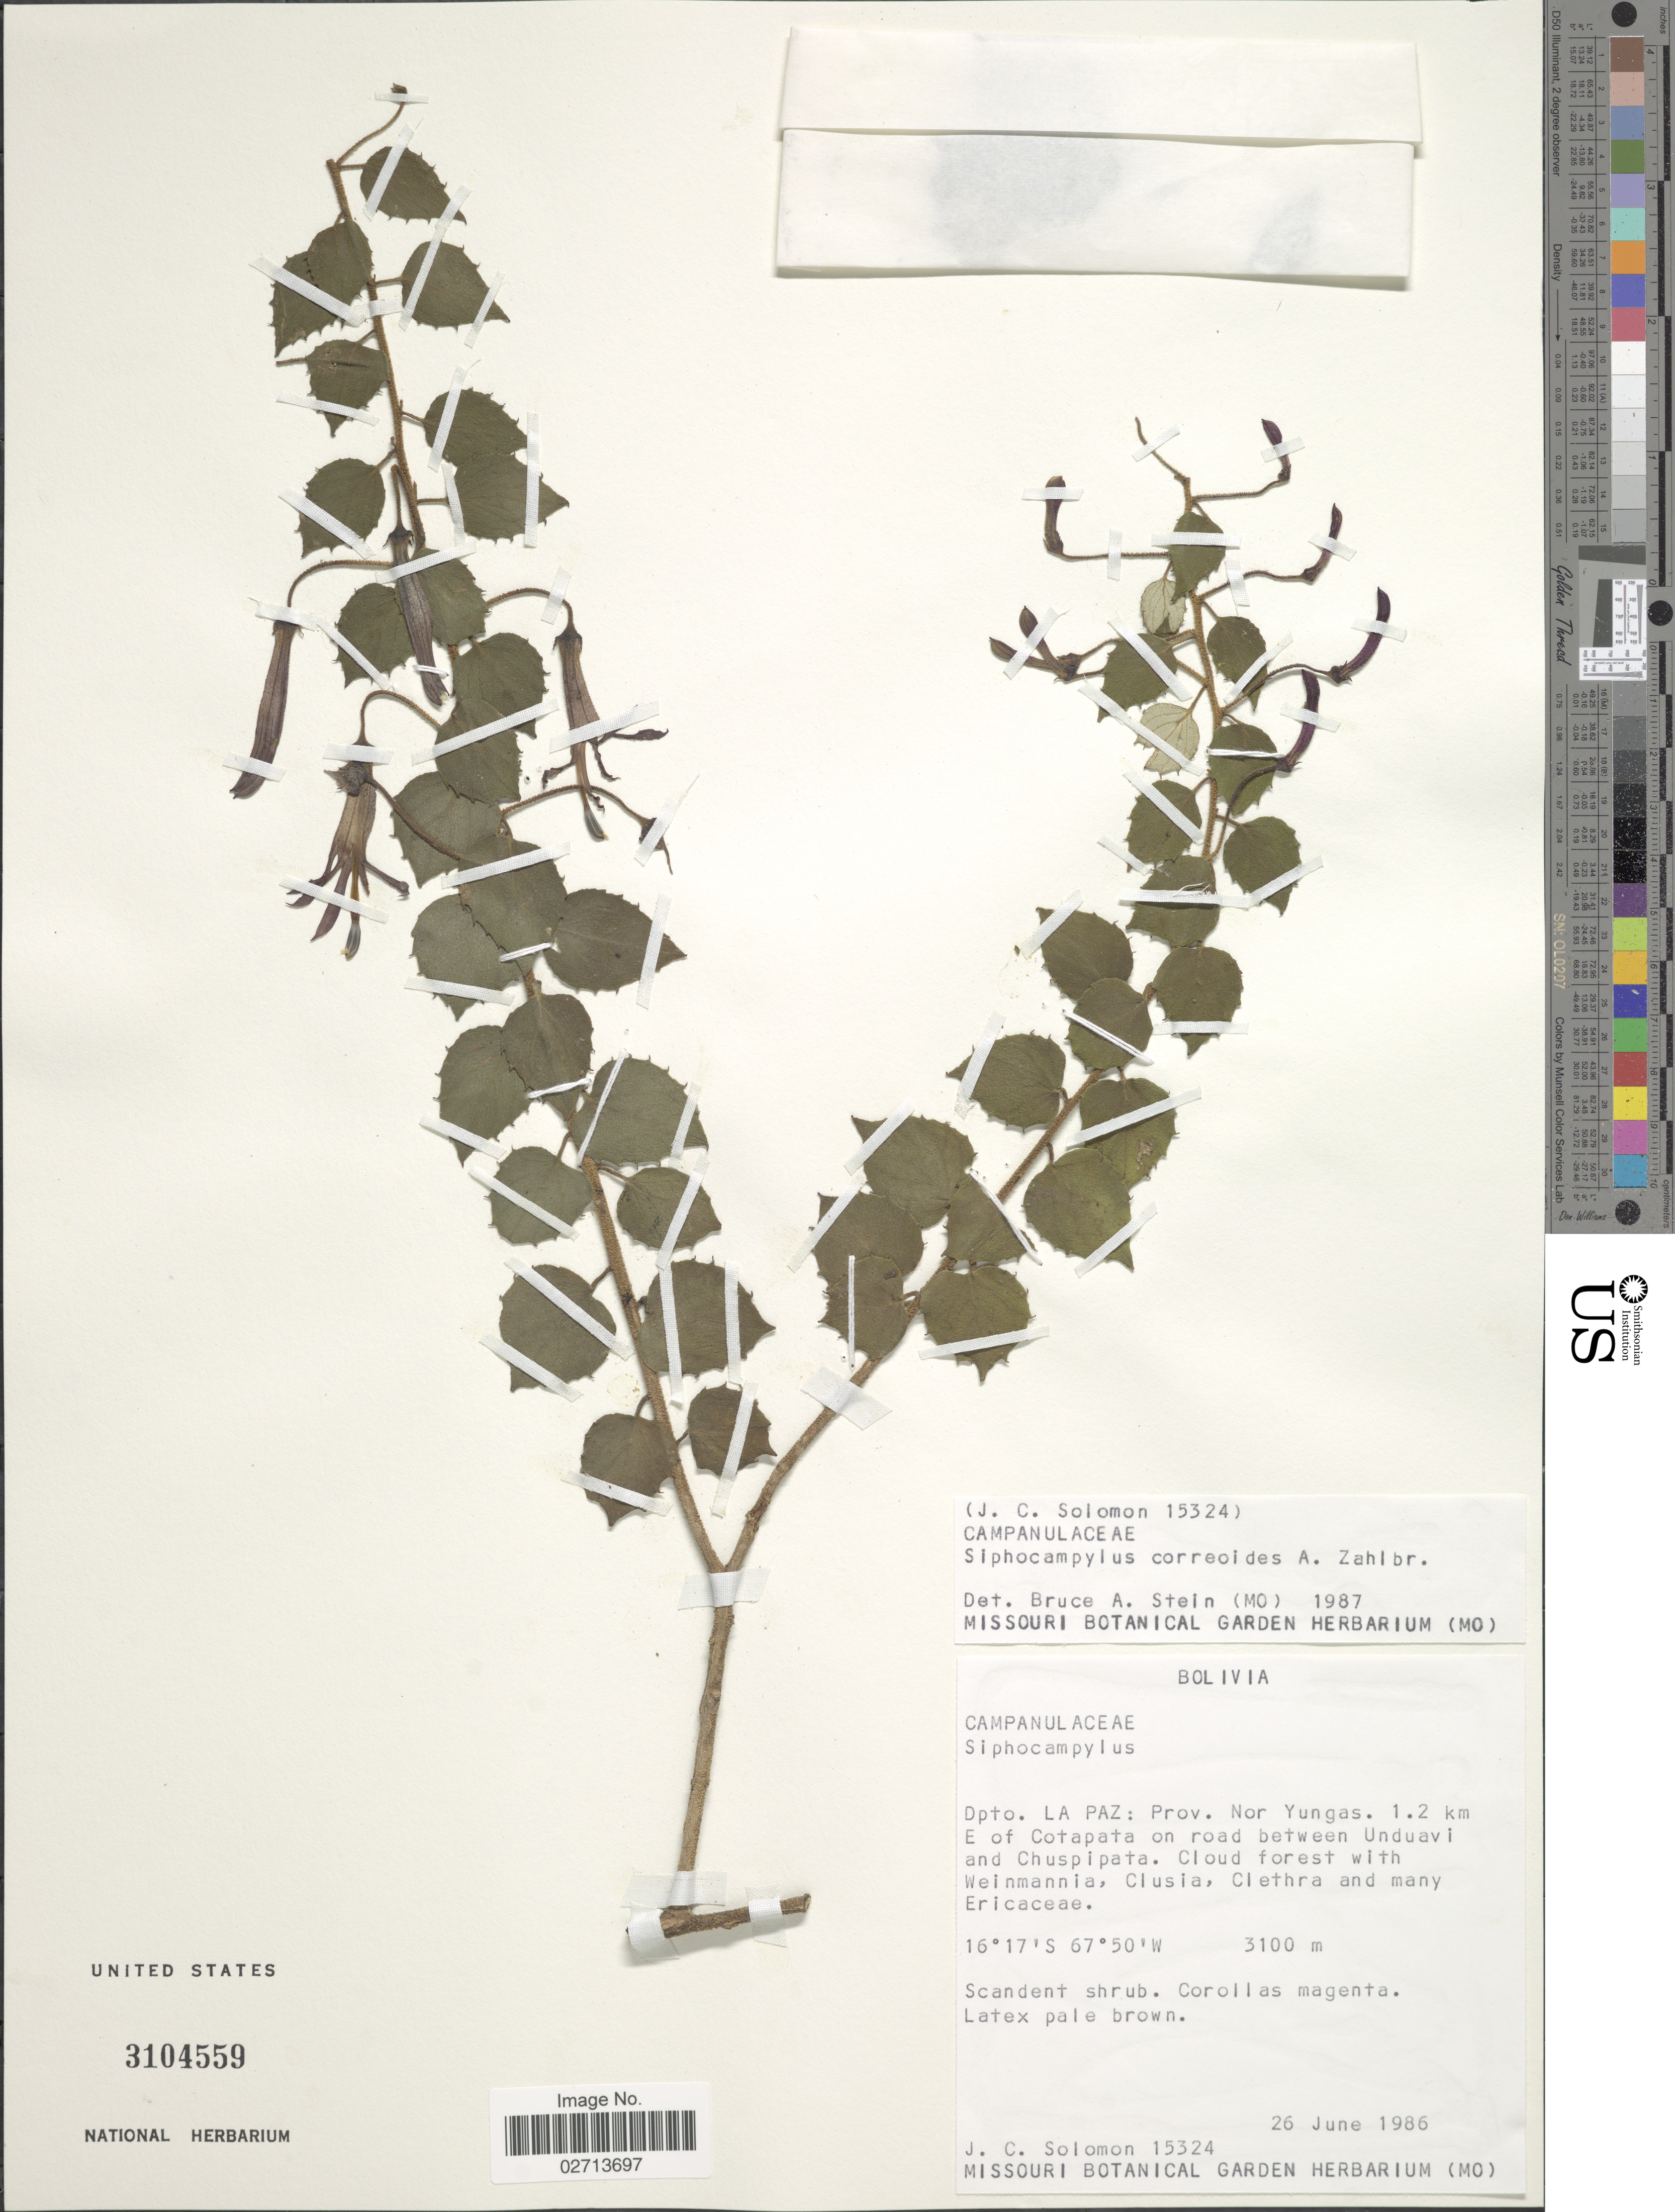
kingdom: Plantae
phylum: Tracheophyta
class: Magnoliopsida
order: Asterales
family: Campanulaceae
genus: Siphocampylus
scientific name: Siphocampylus correoides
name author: Zahlbr.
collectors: J. C. Solomon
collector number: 15324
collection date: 1986-06-26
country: Bolivia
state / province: La Paz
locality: Dpto. La Paz: Prov. Nor Yungas. 1.2 km E of Cotapata on road between Unduavi and Chuspipata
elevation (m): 3100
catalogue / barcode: US 3104559